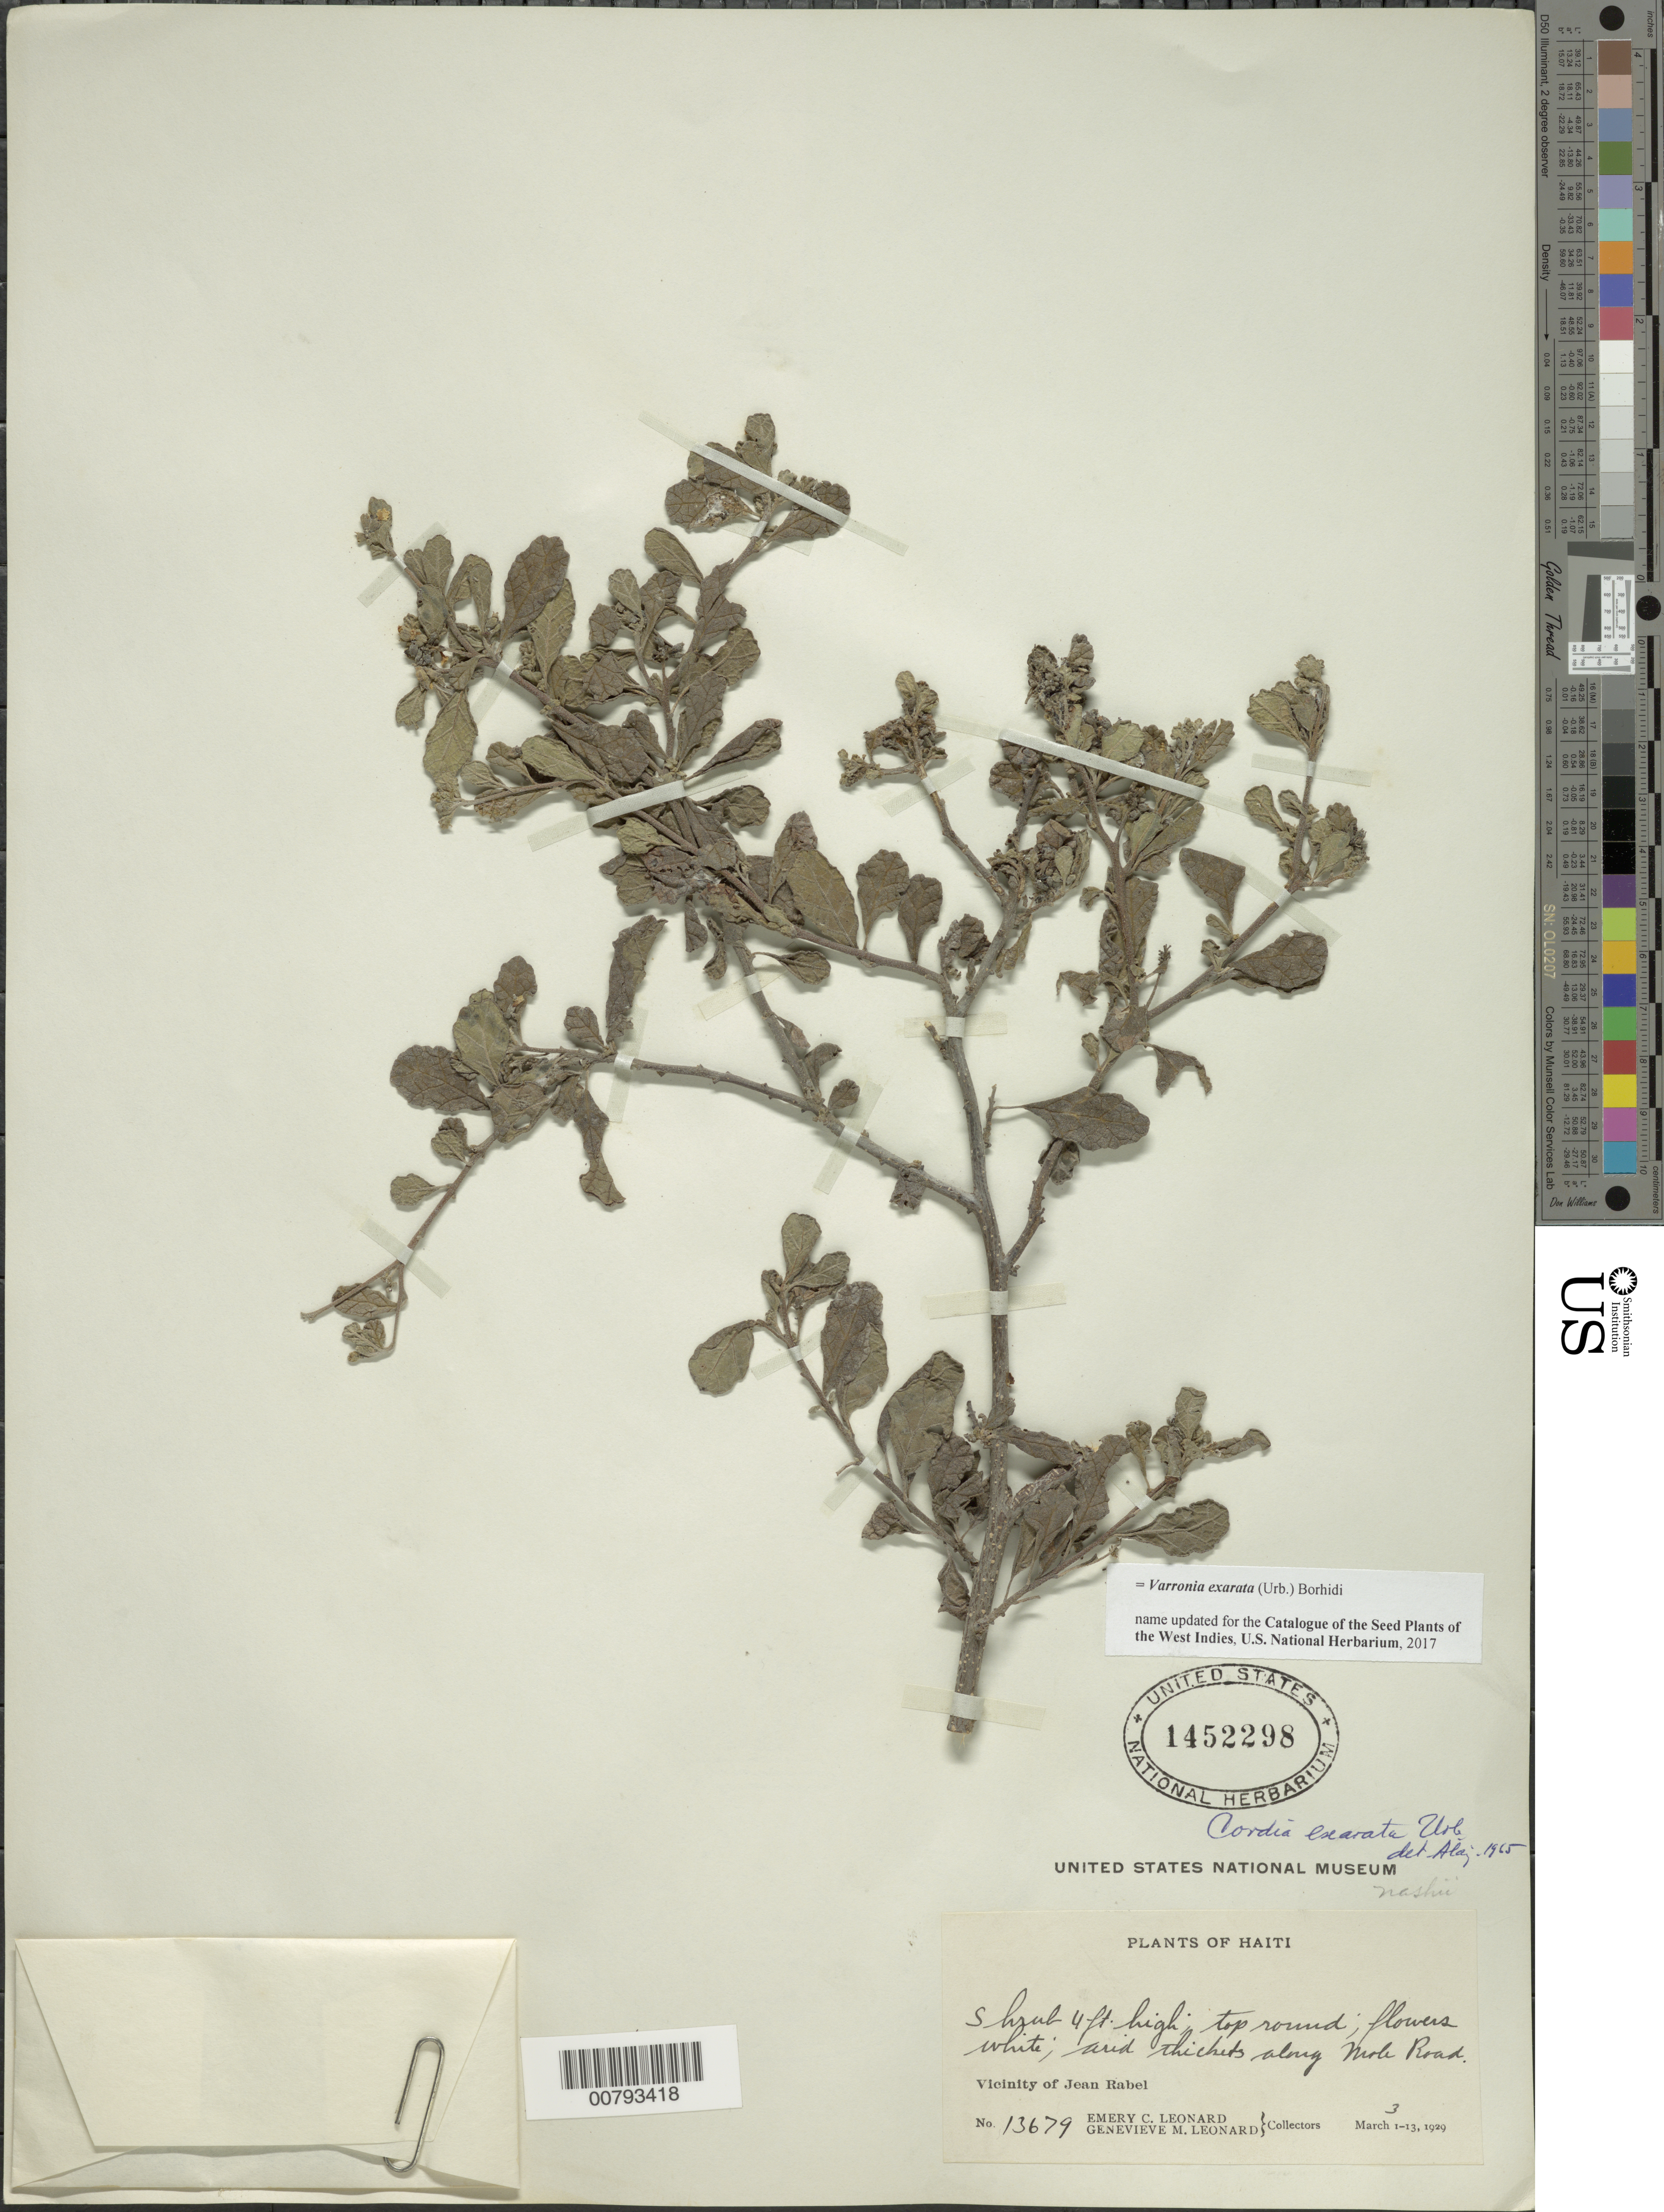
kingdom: Plantae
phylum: Tracheophyta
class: Magnoliopsida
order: Boraginales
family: Cordiaceae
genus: Varronia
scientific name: Varronia exarata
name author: (Urb.) Borhidi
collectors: E. C. Leonard & G. M. Leonard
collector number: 13679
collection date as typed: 03 Mar 1929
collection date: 1929-03-03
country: Haiti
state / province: Nord-Óuest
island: Hispaniola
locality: Vicinity of Jean Rabel, along Mole Road.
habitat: Arid thicket.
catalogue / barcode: US 1452298